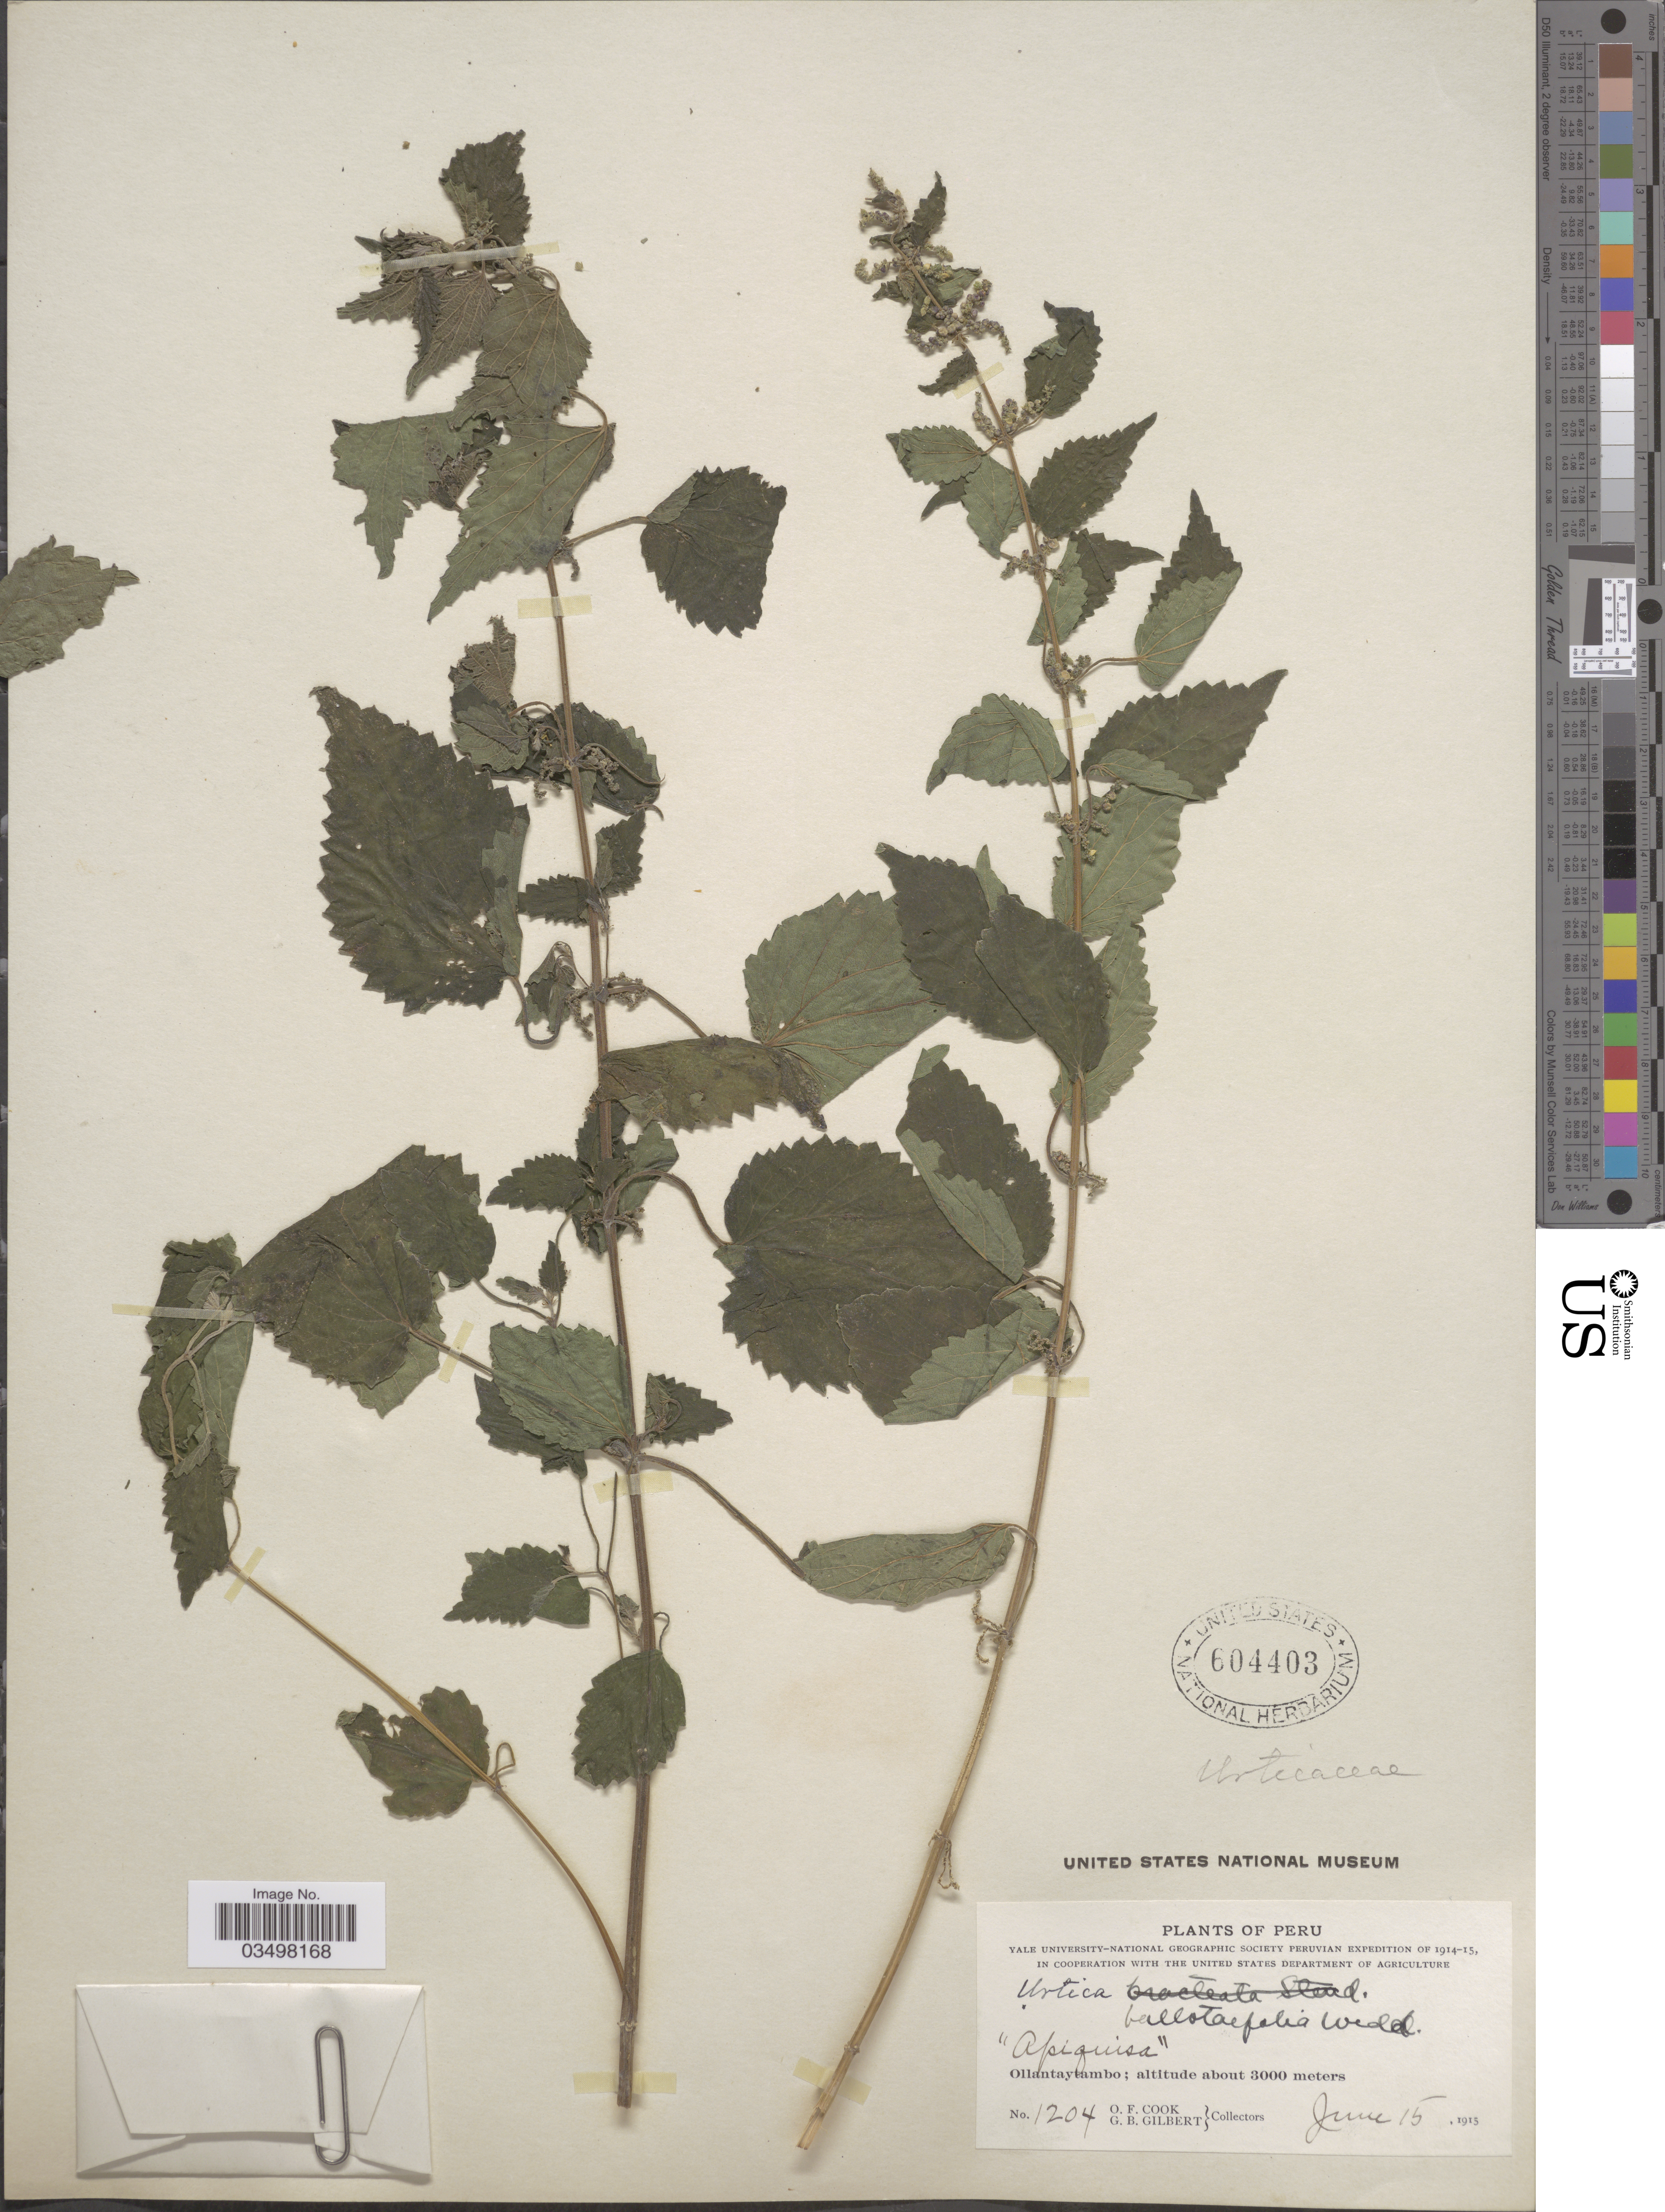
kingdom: Plantae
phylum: Tracheophyta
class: Magnoliopsida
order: Rosales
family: Urticaceae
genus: Urtica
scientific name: Urtica magellanica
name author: Juss. ex Poir.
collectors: O. F. Cook & G. B. Gilbert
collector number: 1204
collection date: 1915-06-15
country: Peru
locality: Ollantaytambo.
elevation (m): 3000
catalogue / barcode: US 604403